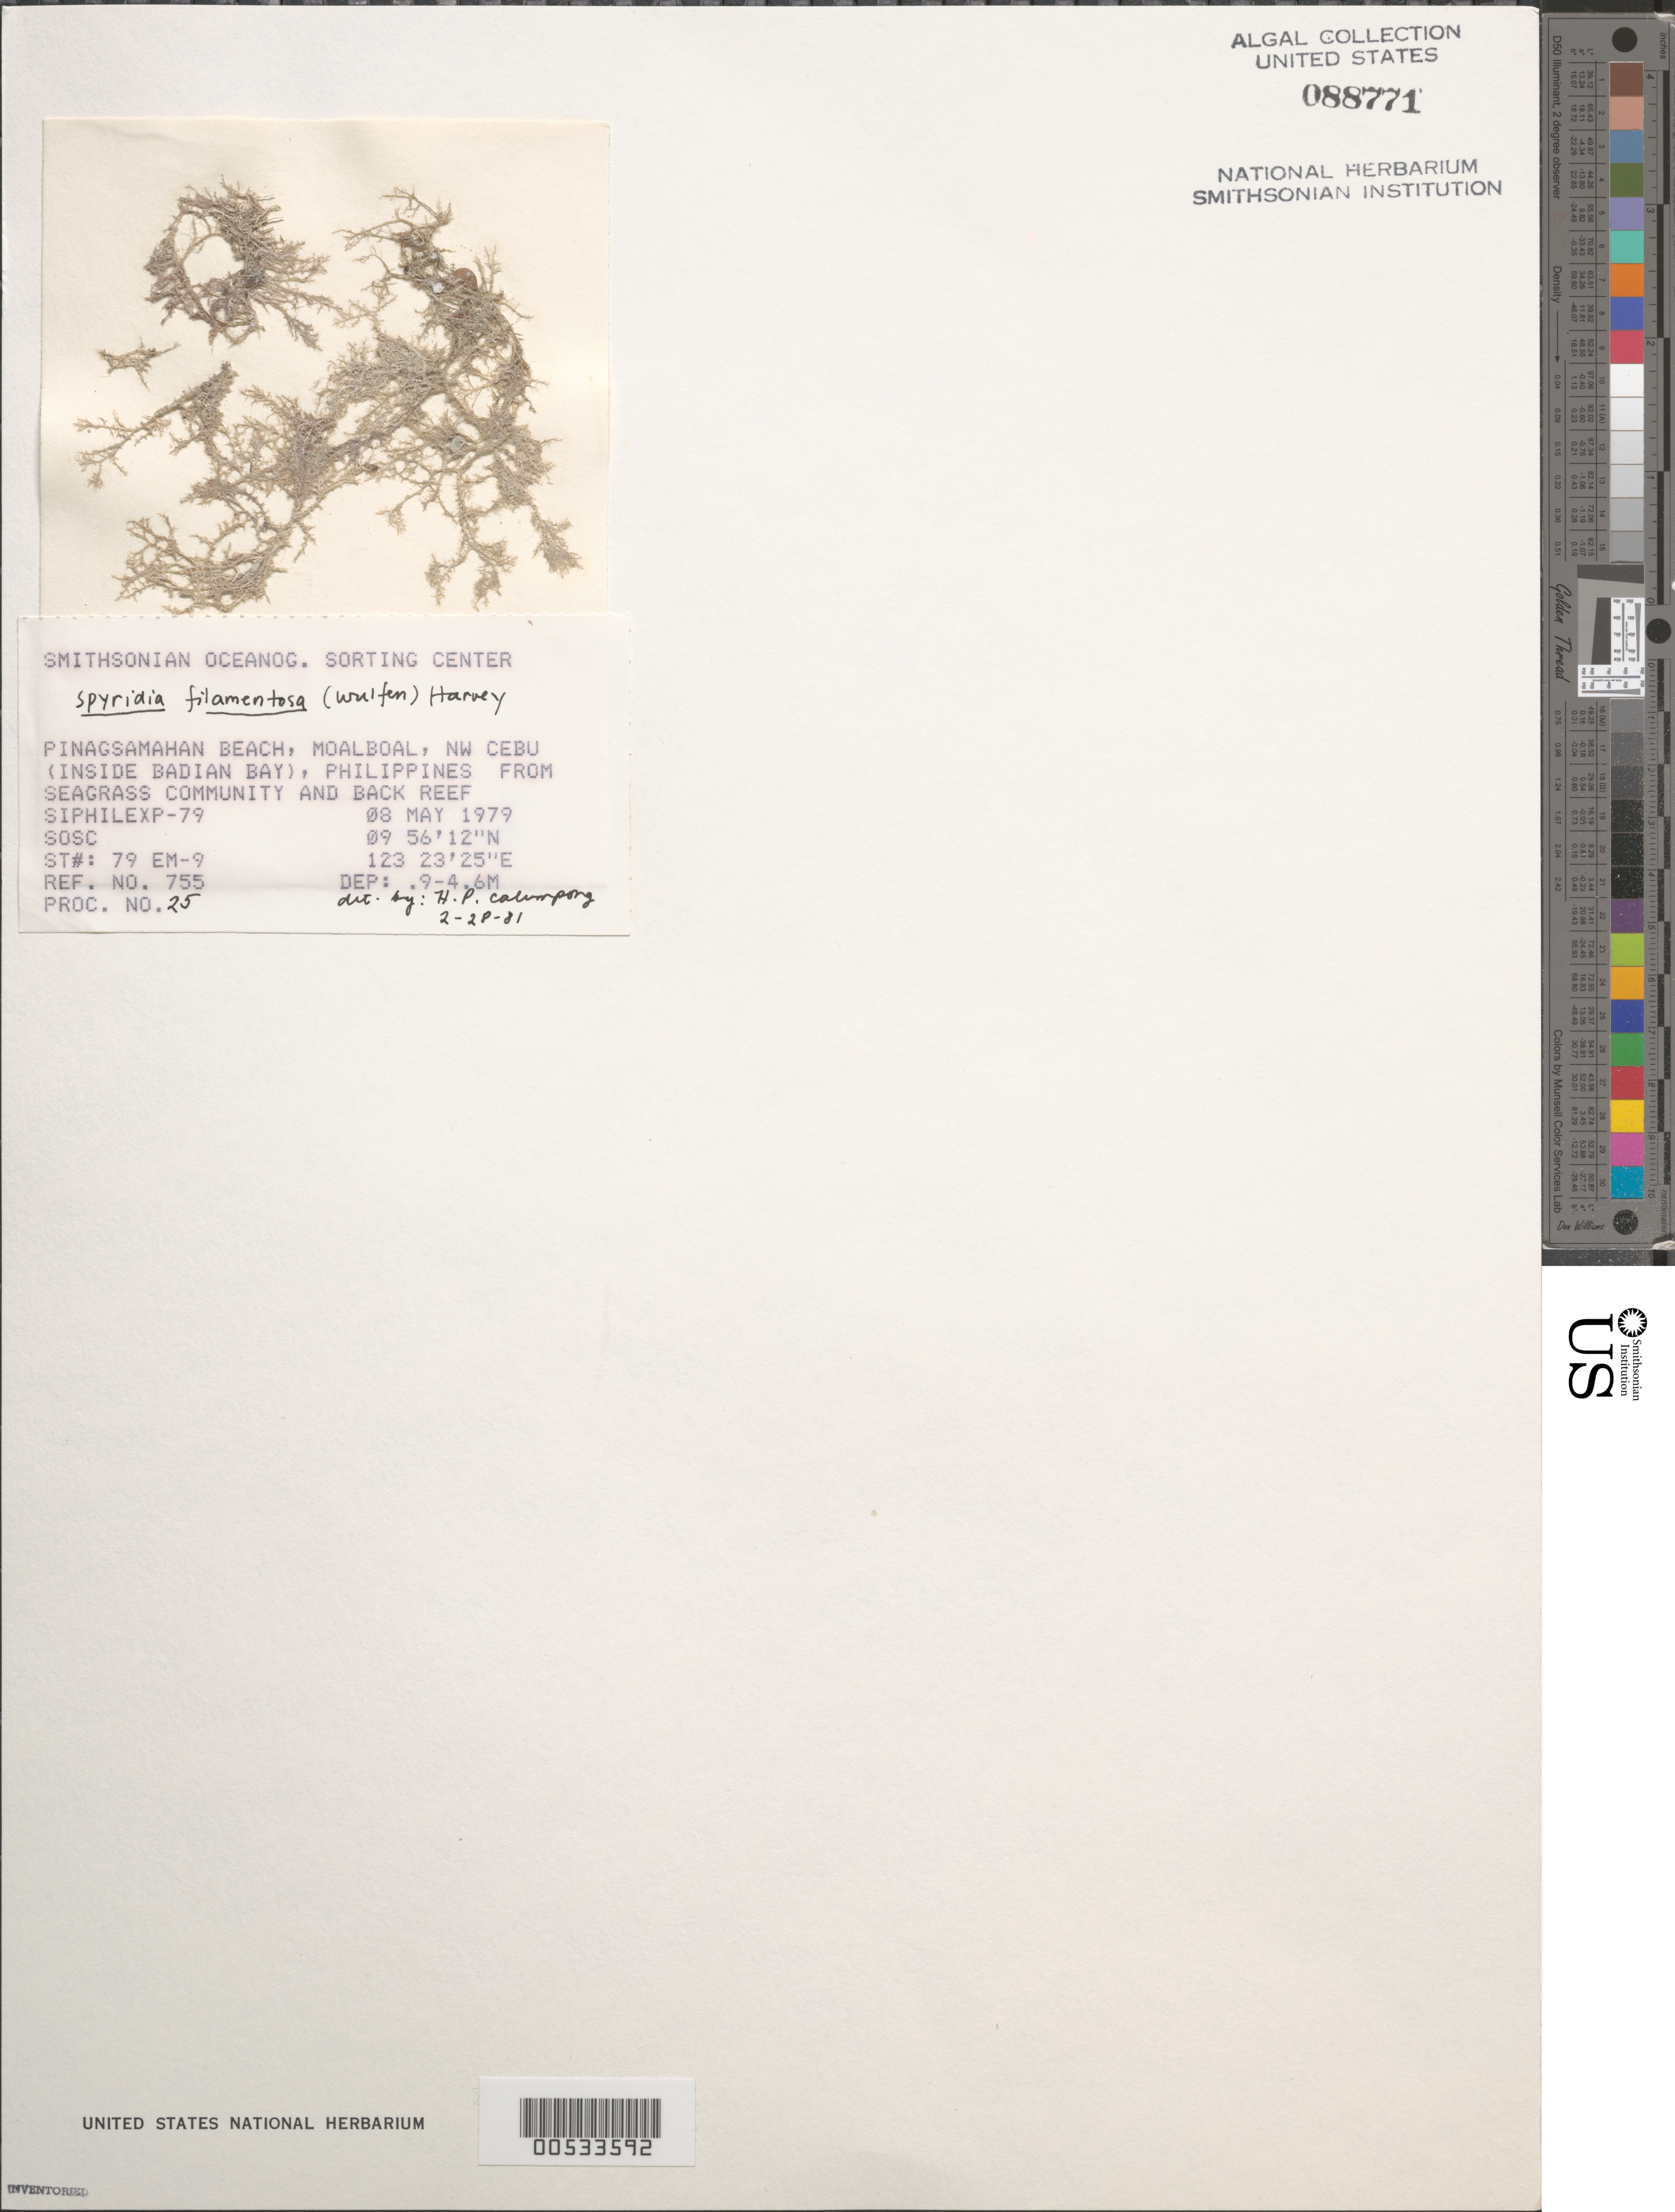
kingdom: Plantae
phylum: Rhodophyta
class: Florideophyceae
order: Ceramiales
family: Spyridiaceae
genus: Spyridia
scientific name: Spyridia filamentosa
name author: (Wulfen) Harv.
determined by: Calumpong, H. P.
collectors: SOSC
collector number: Station 79 Em-9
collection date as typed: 08 May 1979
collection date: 1979-05-08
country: Philippines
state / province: Central Visayas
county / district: Cebu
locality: Pinagsamahan beach, moalboal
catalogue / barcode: US 88771